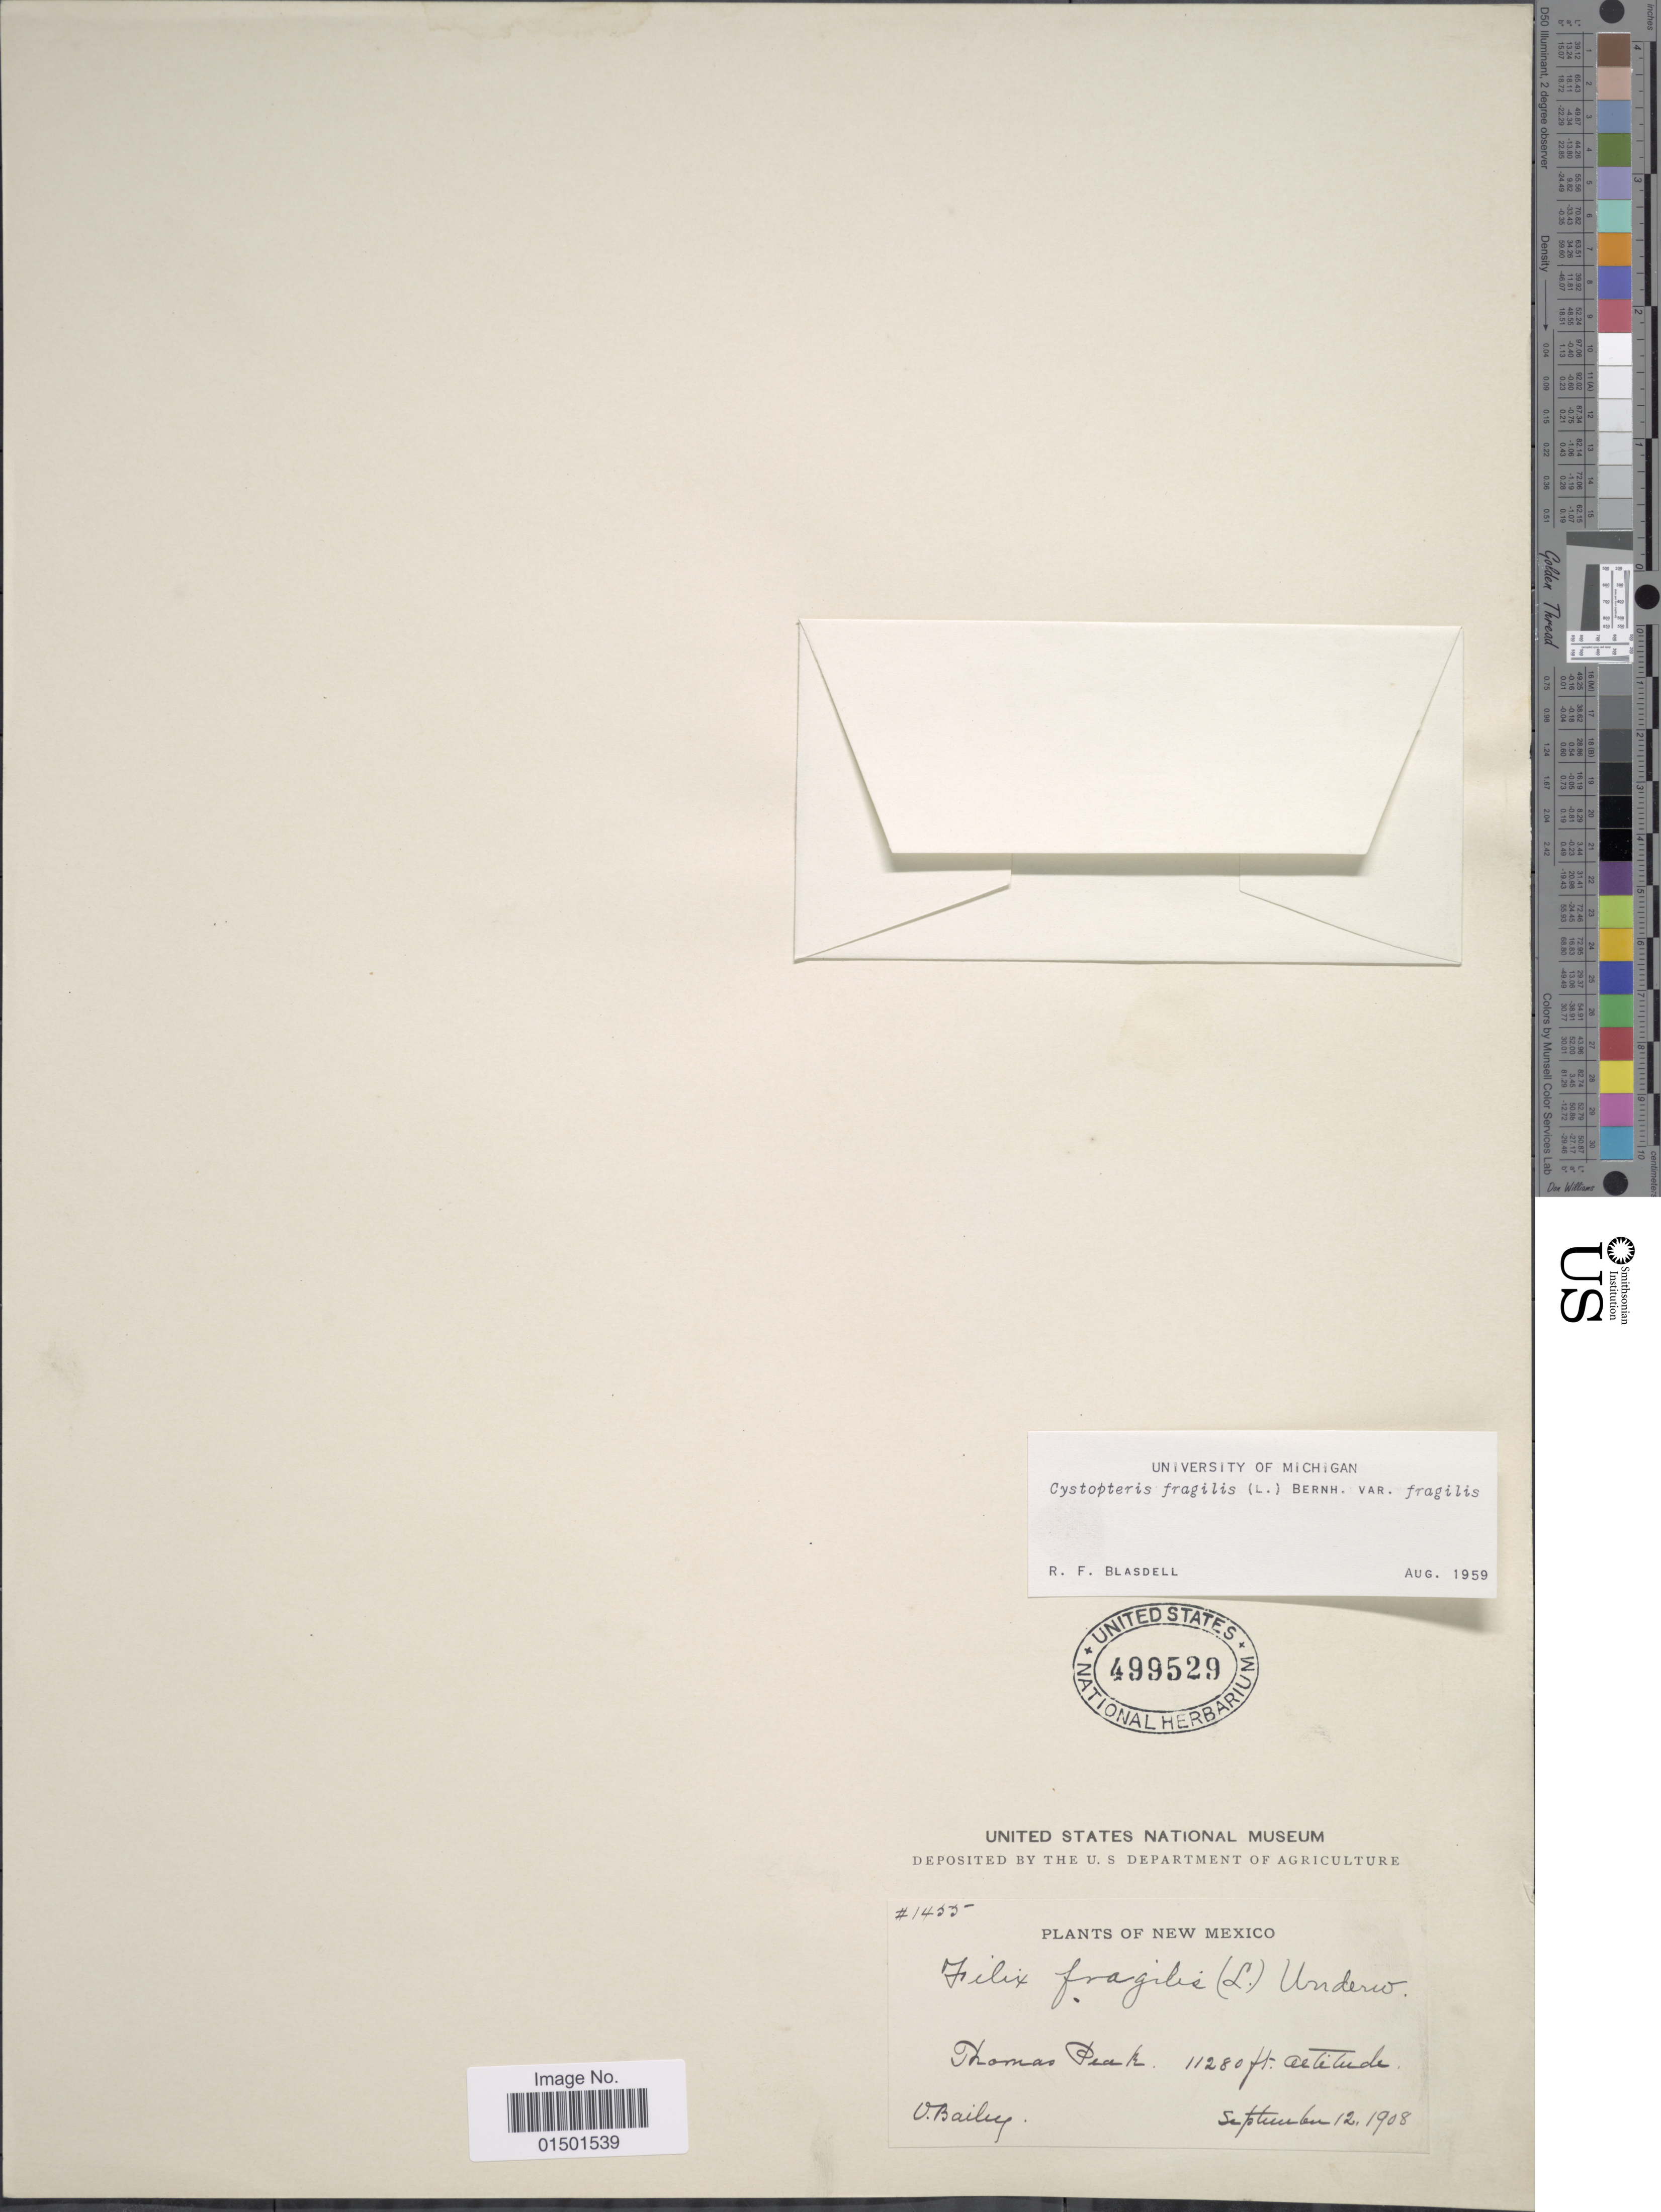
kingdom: Plantae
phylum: Tracheophyta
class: Polypodiopsida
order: Polypodiales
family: Cystopteridaceae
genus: Cystopteris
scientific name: Cystopteris fragilis var. fragilis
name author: (L.) Bernh.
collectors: V. L. Bailey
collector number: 1433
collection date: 1908-09-12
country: United States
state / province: New Mexico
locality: Thomas Peak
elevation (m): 3438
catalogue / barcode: US 499529